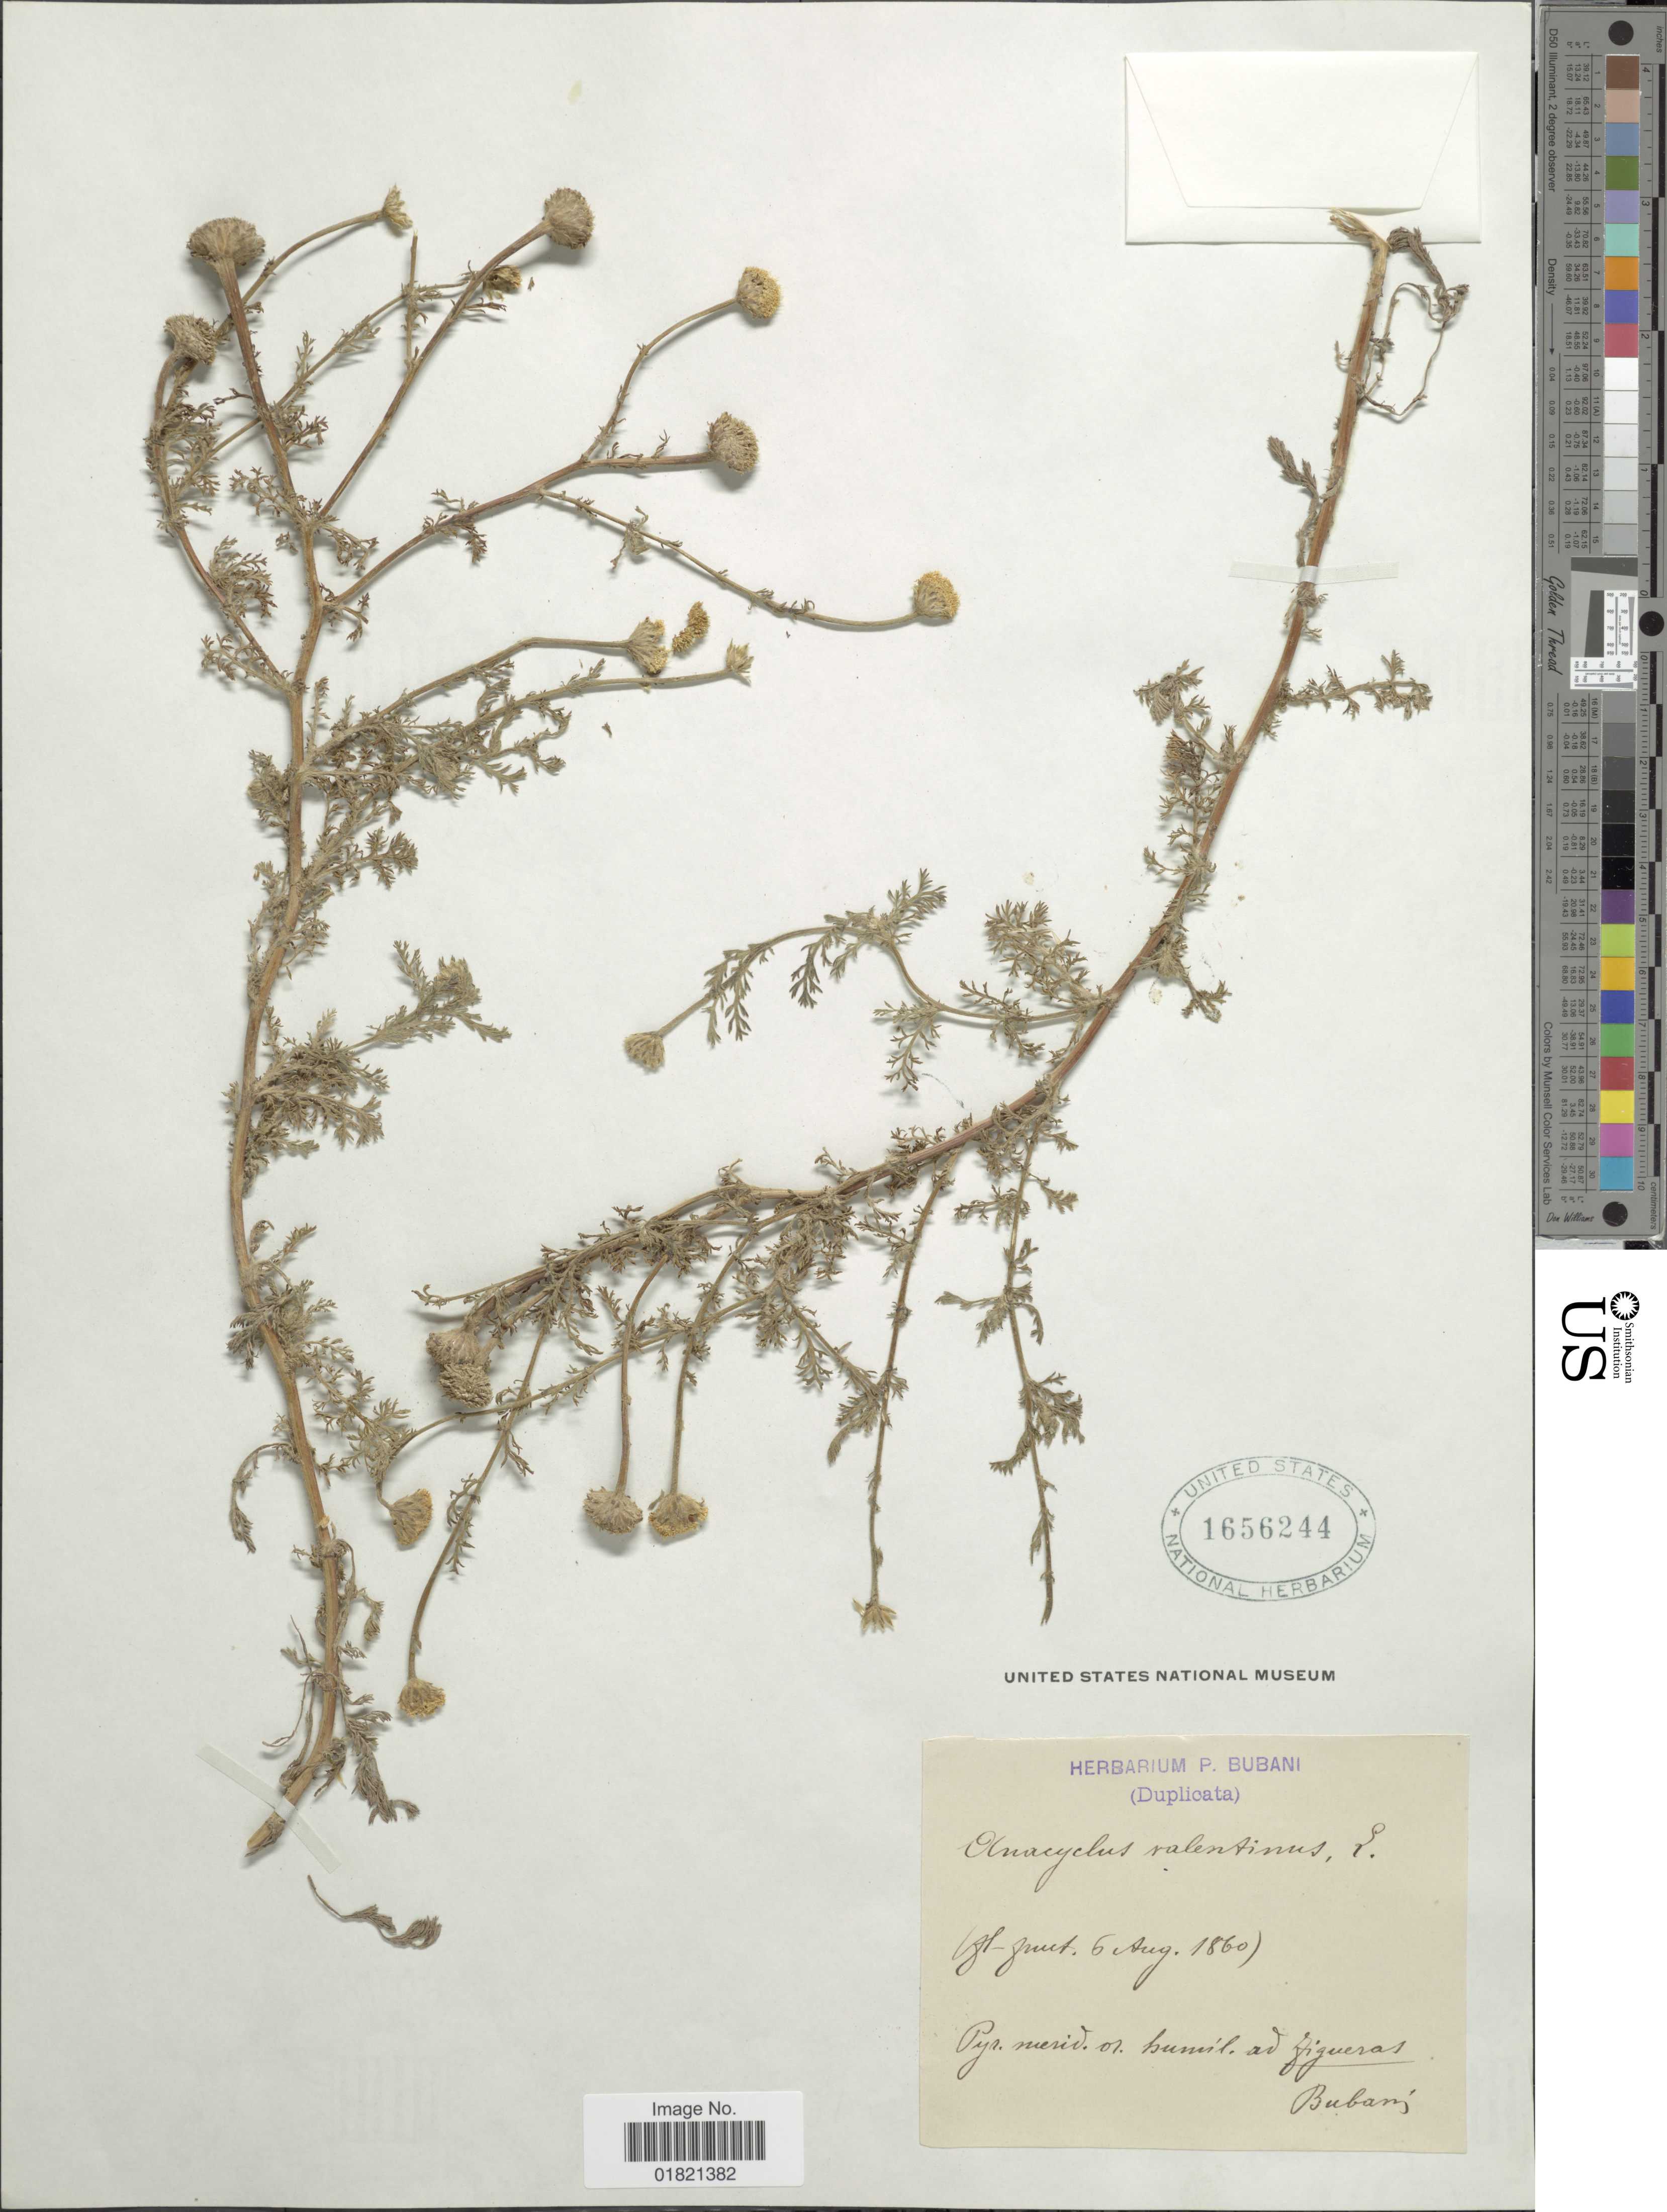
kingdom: Plantae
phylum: Tracheophyta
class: Magnoliopsida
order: Asterales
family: Asteraceae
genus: Anacyclus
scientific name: Anacyclus valentinus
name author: L.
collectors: P. Bubani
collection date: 1860-08-06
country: Spain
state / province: Catalunya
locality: Pyrenees merid. or. humil. ad Figueras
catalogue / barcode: US 1656244